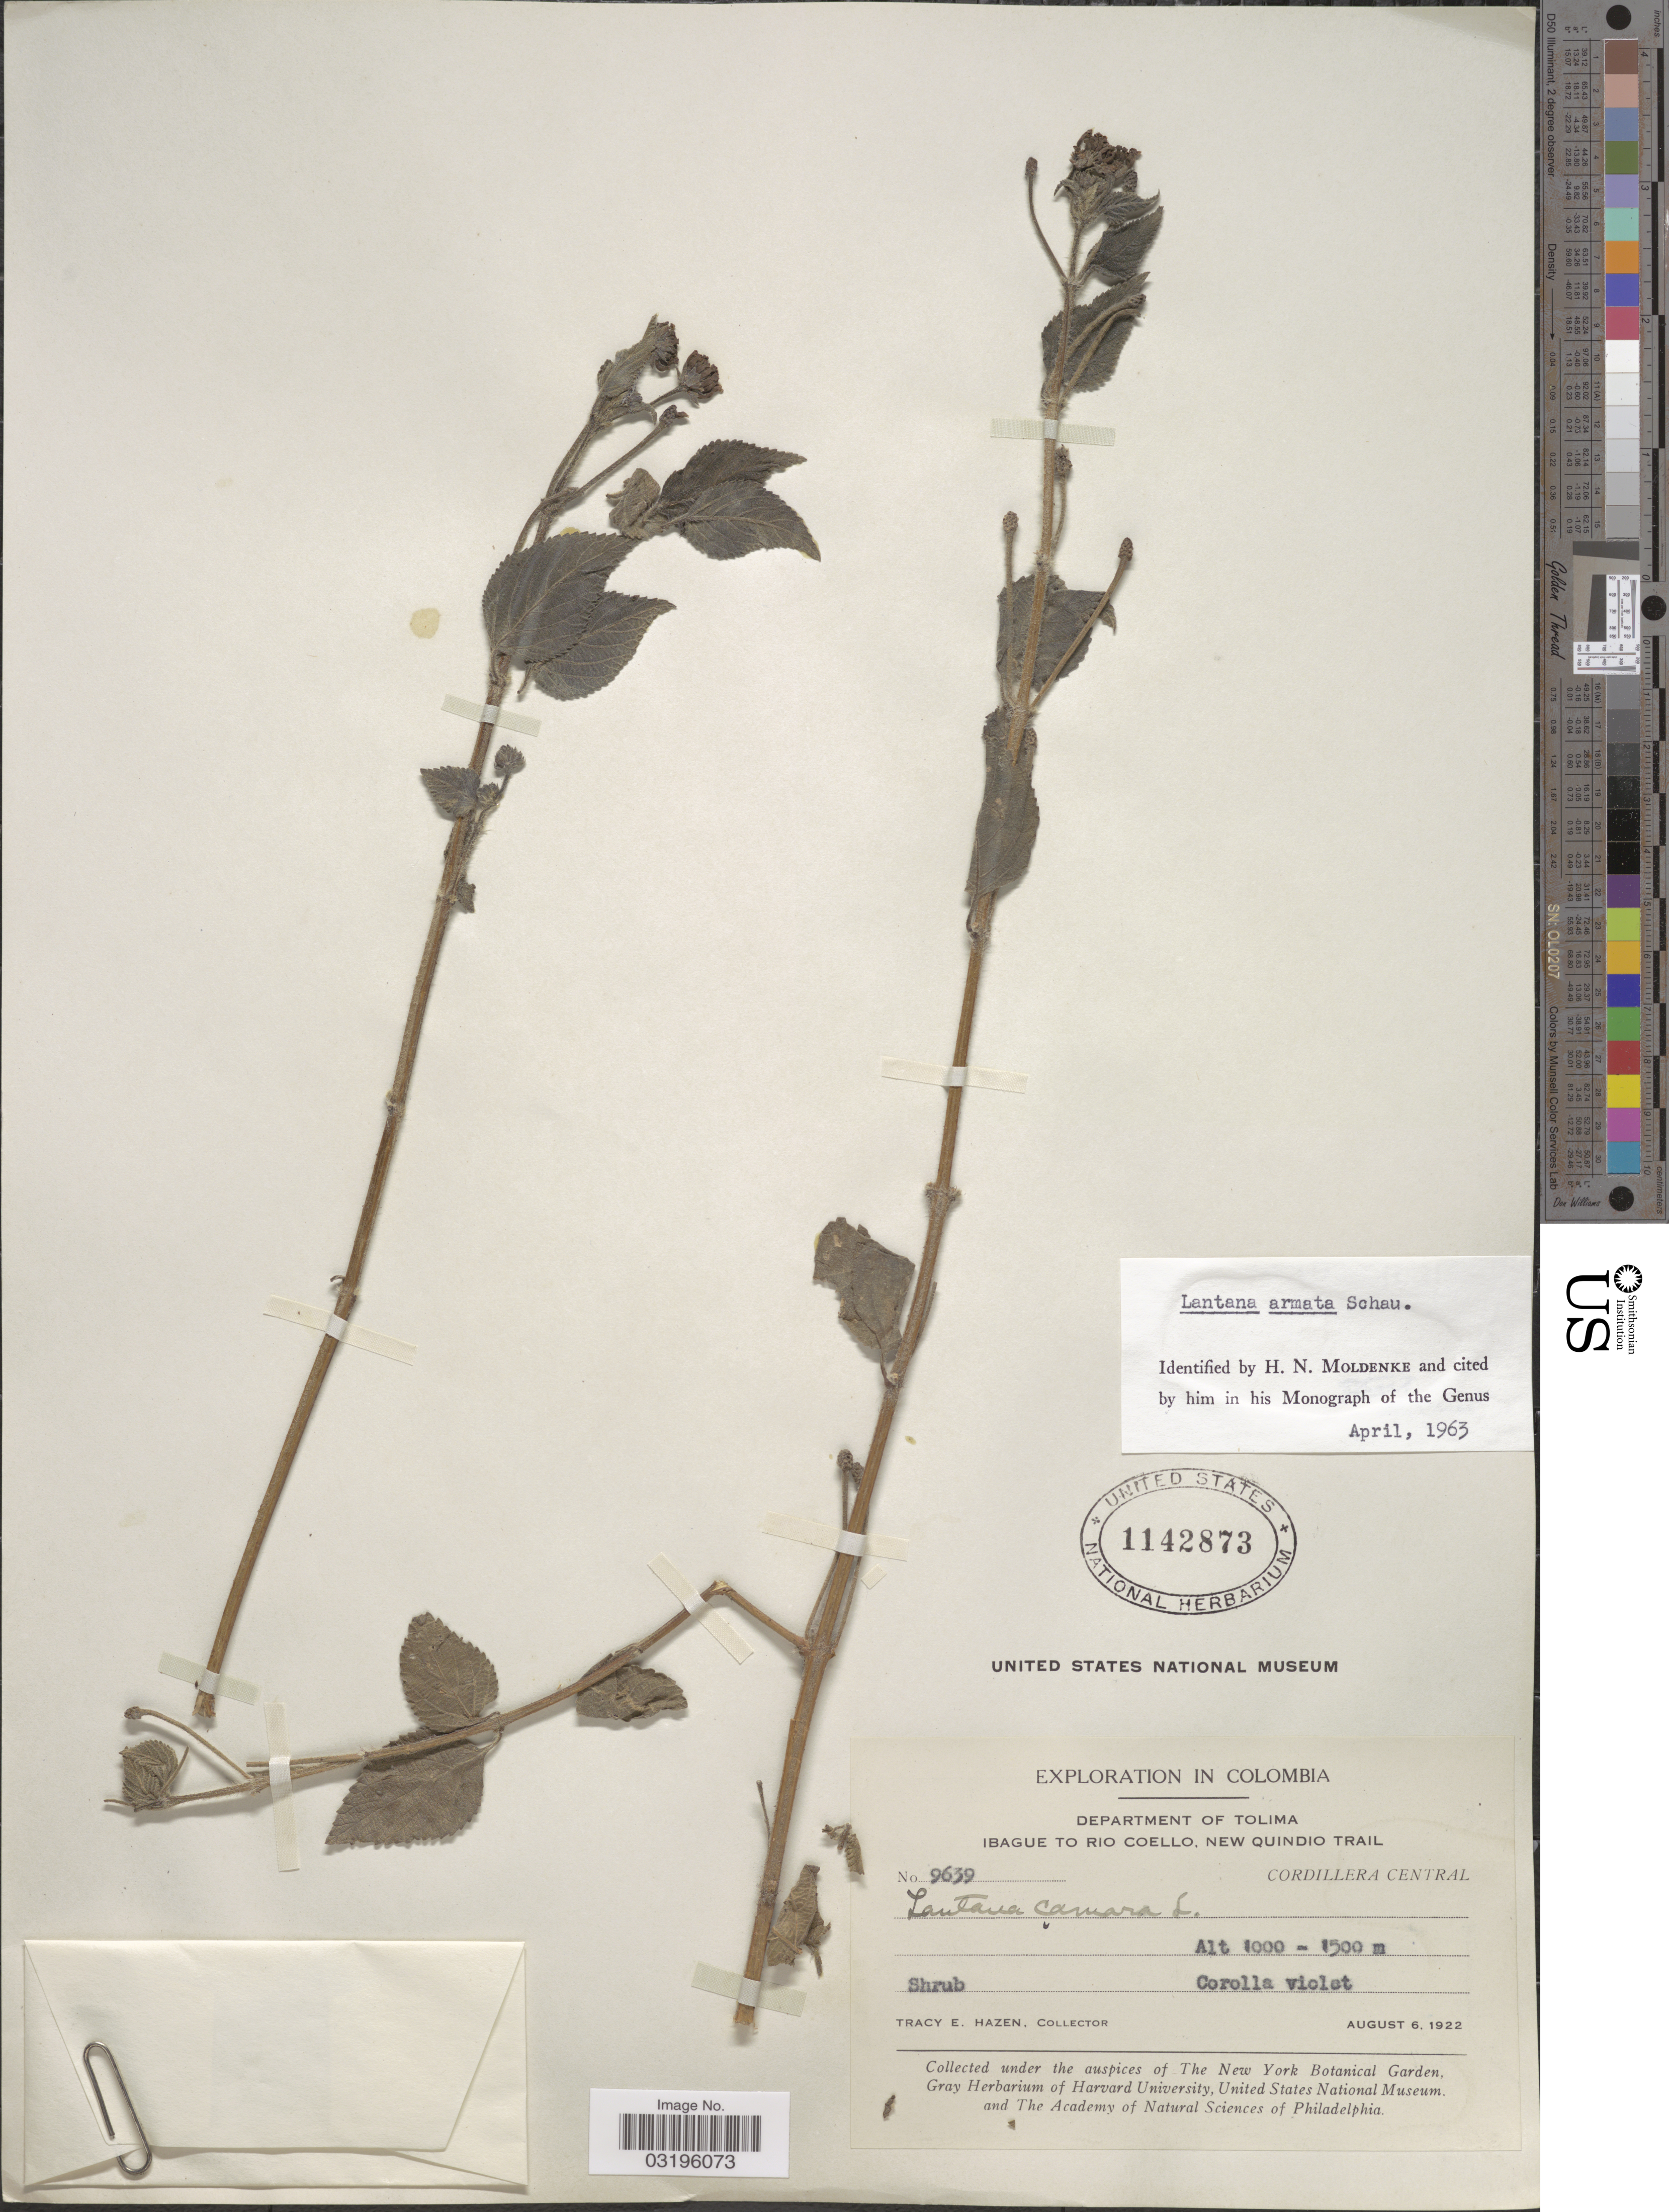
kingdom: Plantae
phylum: Tracheophyta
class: Magnoliopsida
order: Lamiales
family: Verbenaceae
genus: Lantana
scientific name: Lantana x armata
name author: Schauer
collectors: T. E. Hazen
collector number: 9639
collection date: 1922-08-06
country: Colombia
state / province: Tolima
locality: Department of Tolima. Ibague to Rio Coello, New Quindio Trail. Cordillera Central.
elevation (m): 1000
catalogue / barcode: US 1142873